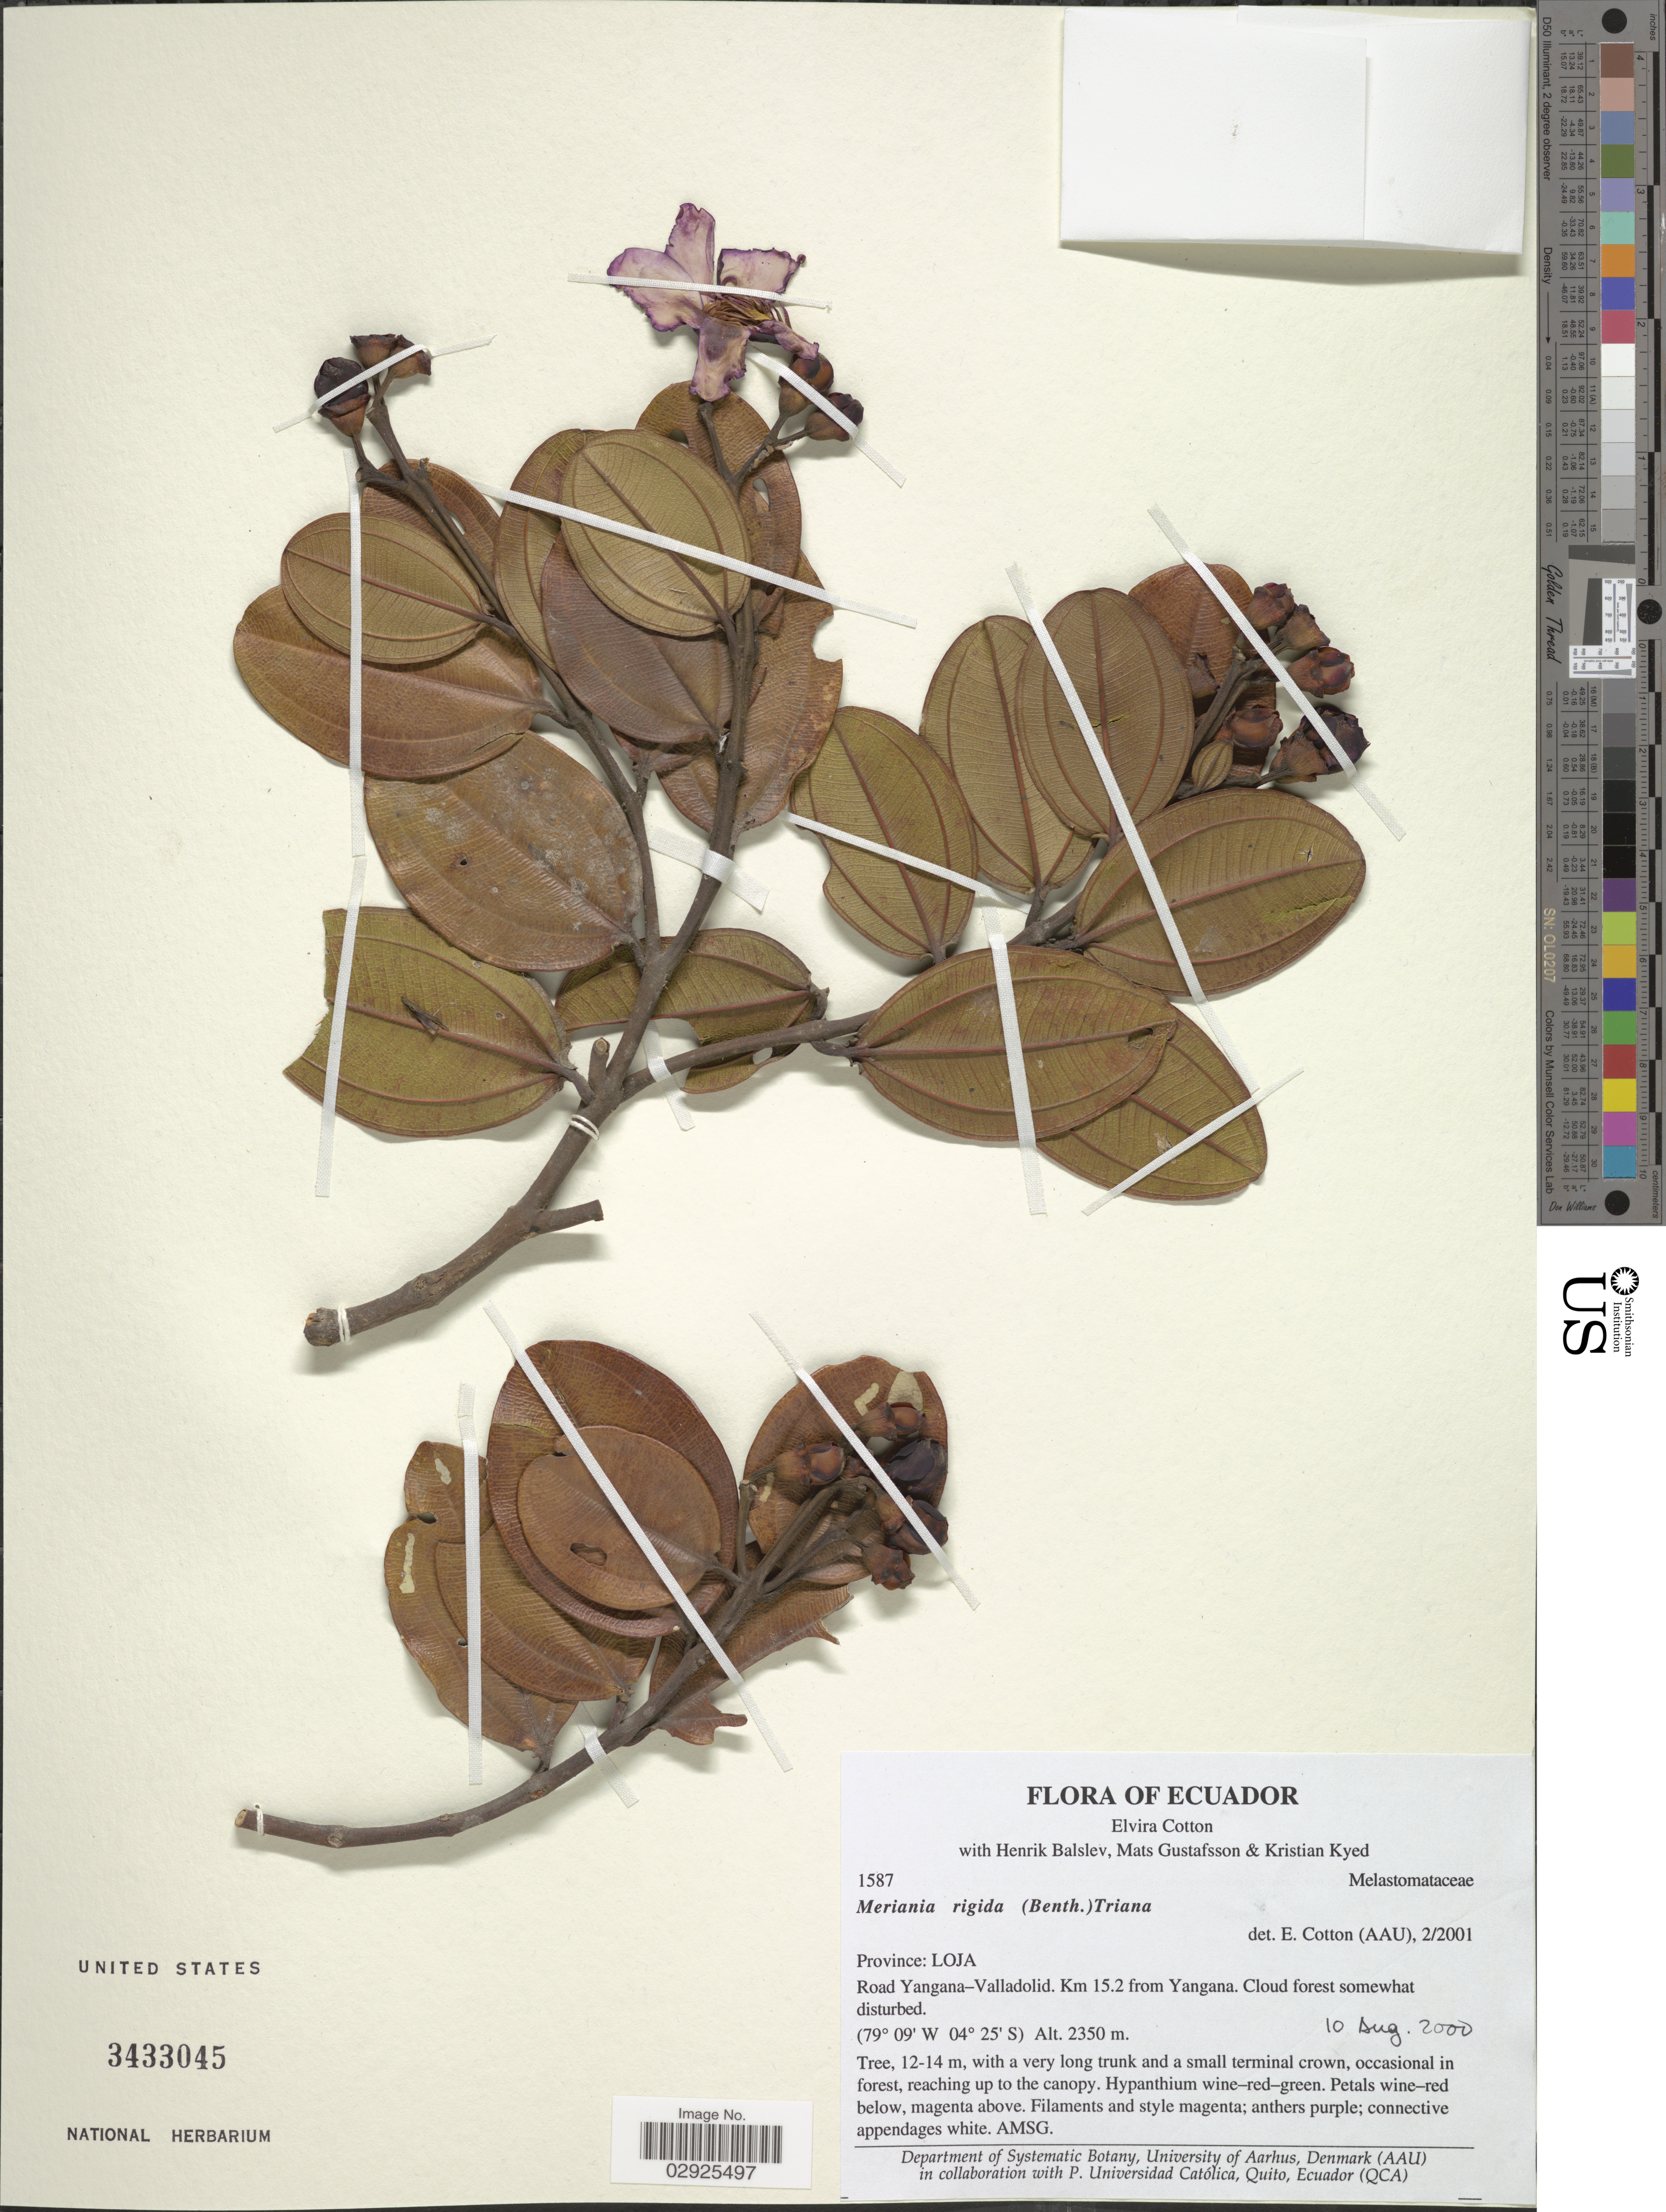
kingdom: Plantae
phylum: Tracheophyta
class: Magnoliopsida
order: Myrtales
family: Melastomataceae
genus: Meriania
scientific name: Meriania rigida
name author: (Benth.) Triana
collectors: E. Cotton, H. Balslev, M. H. Gustafsson & K. Kyed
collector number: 1587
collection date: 2000-08-10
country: Ecuador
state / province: Loja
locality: Road Yangana-Valladolid, Km. 15.2 from Yangana.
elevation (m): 2350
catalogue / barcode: US 3433045